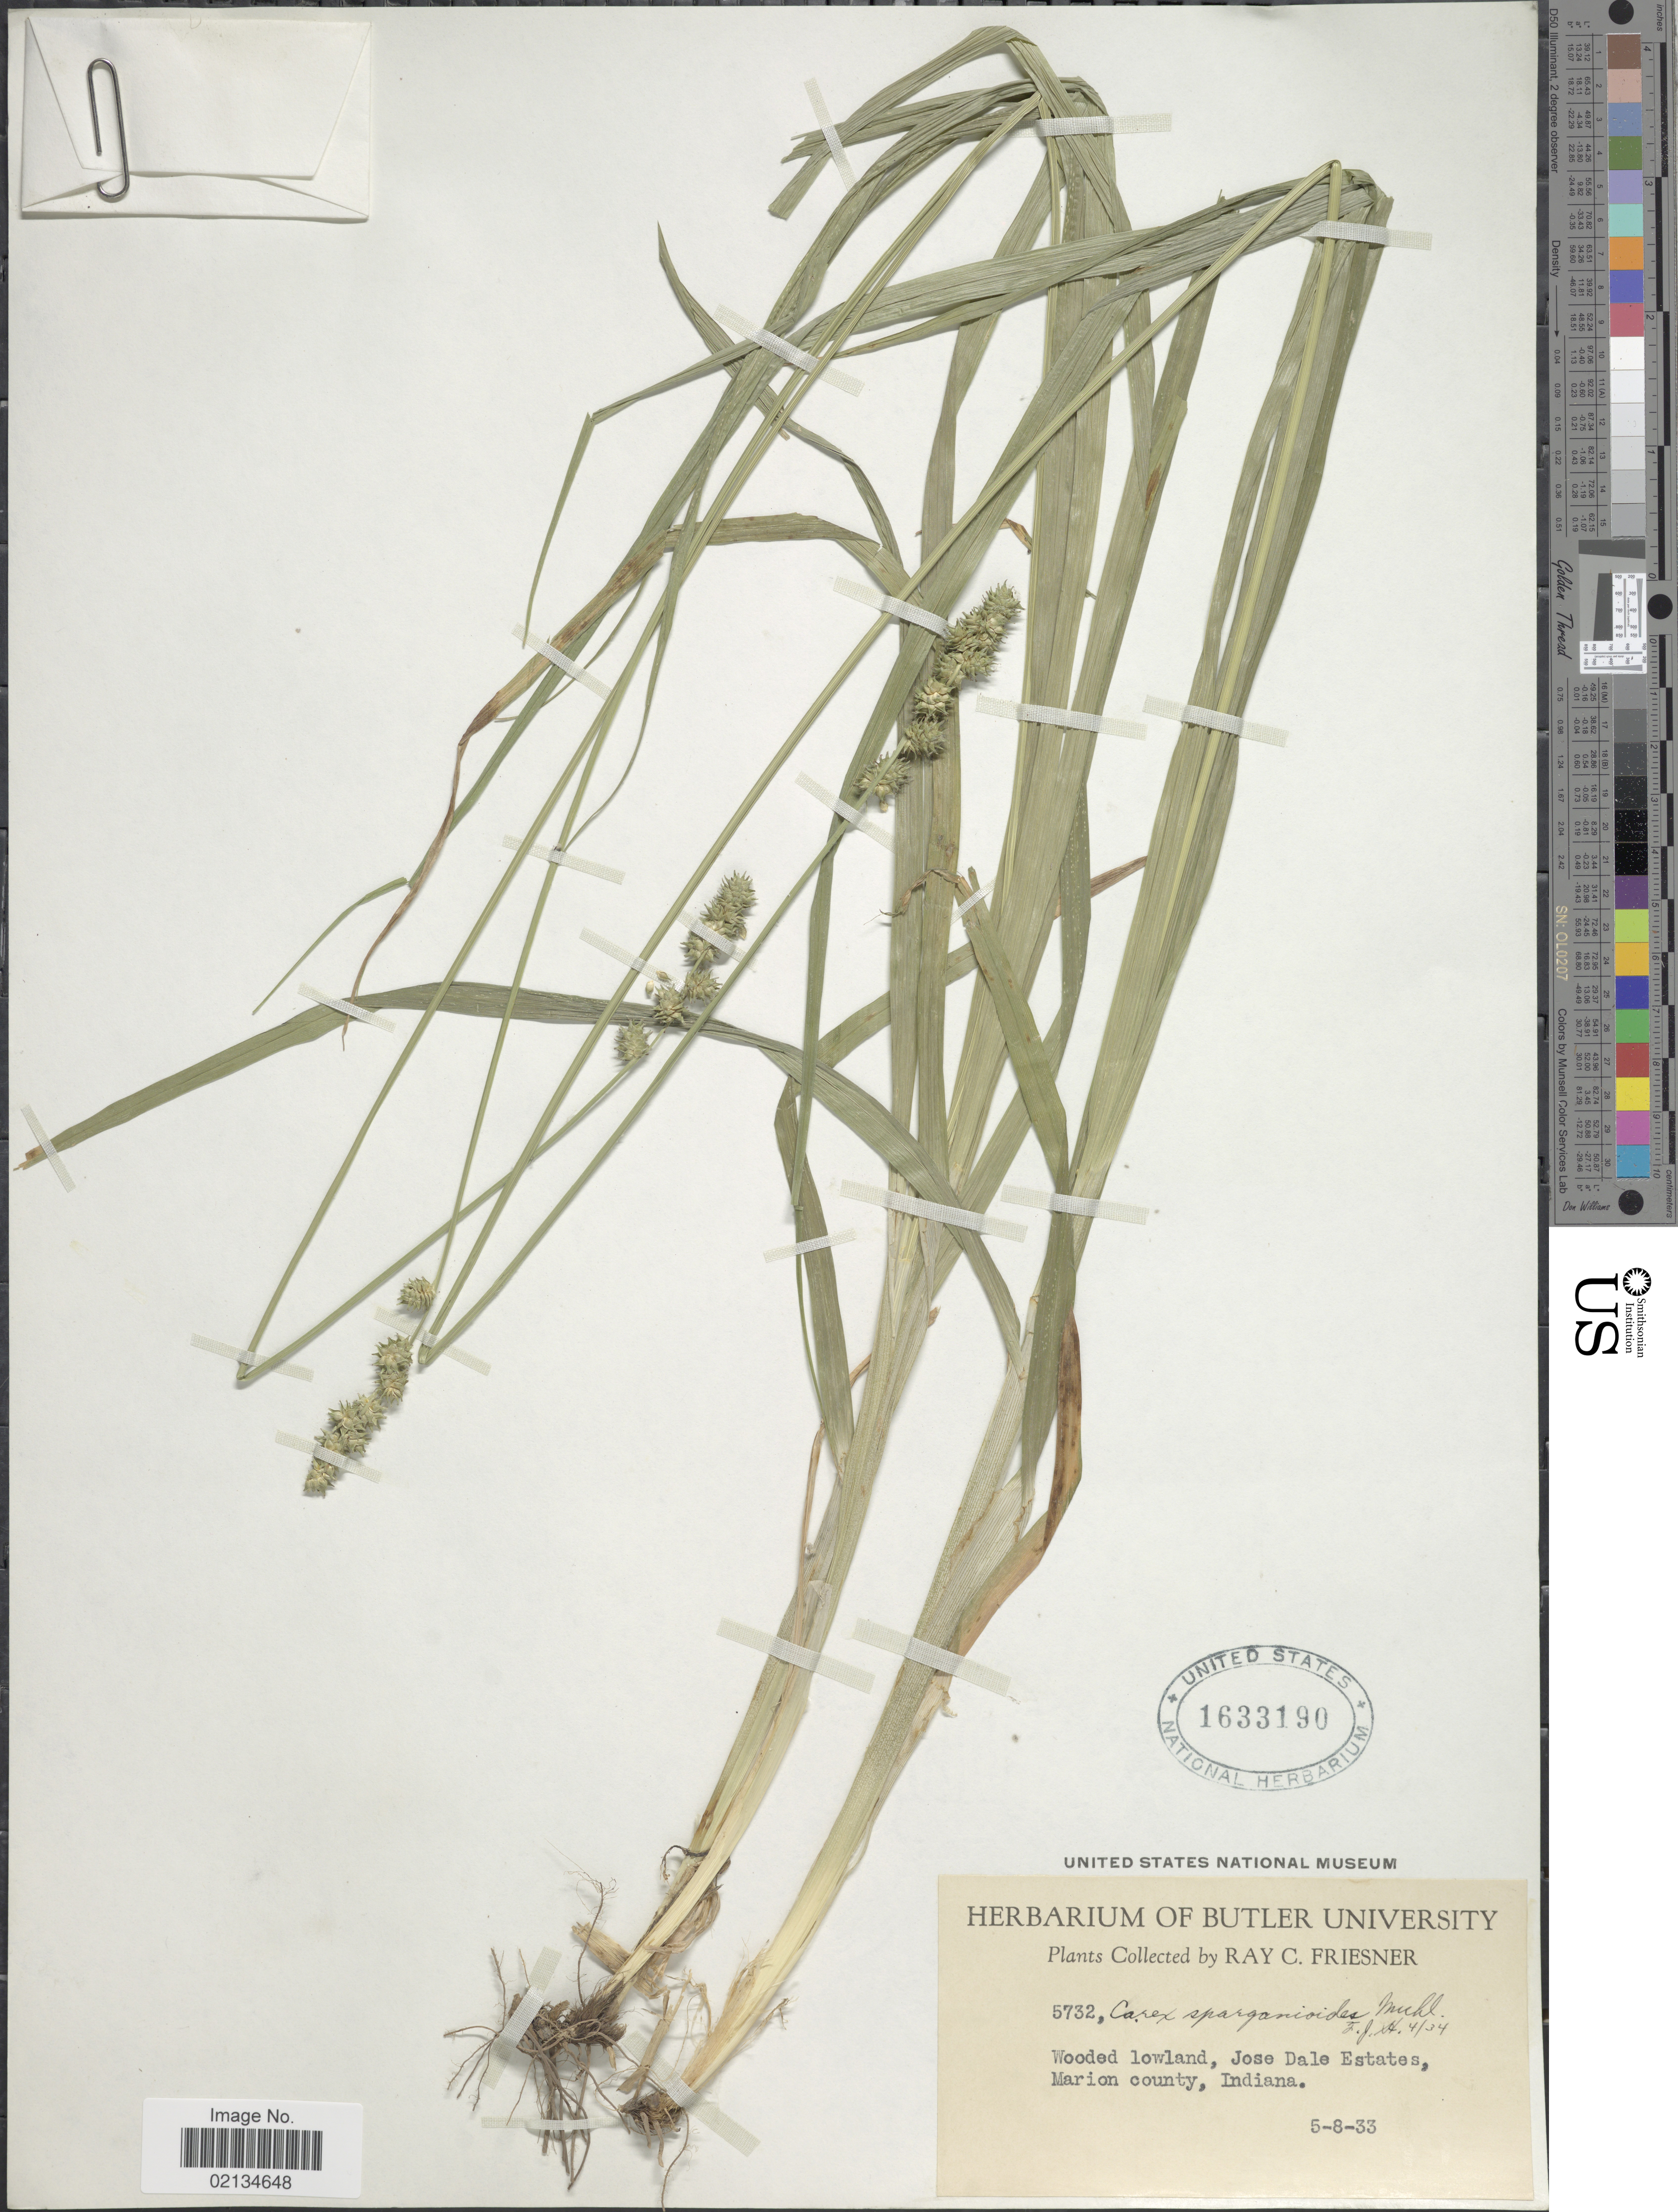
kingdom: Plantae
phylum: Tracheophyta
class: Liliopsida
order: Poales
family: Cyperaceae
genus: Carex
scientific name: Carex sparganioides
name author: Muhl. ex Willd.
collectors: R. Friesner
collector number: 5732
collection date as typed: Transcribed d/m/y: 8/5/33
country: United States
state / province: Indiana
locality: Wooded lowland, Jose Dale Estates, Marion county.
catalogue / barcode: US 1633190